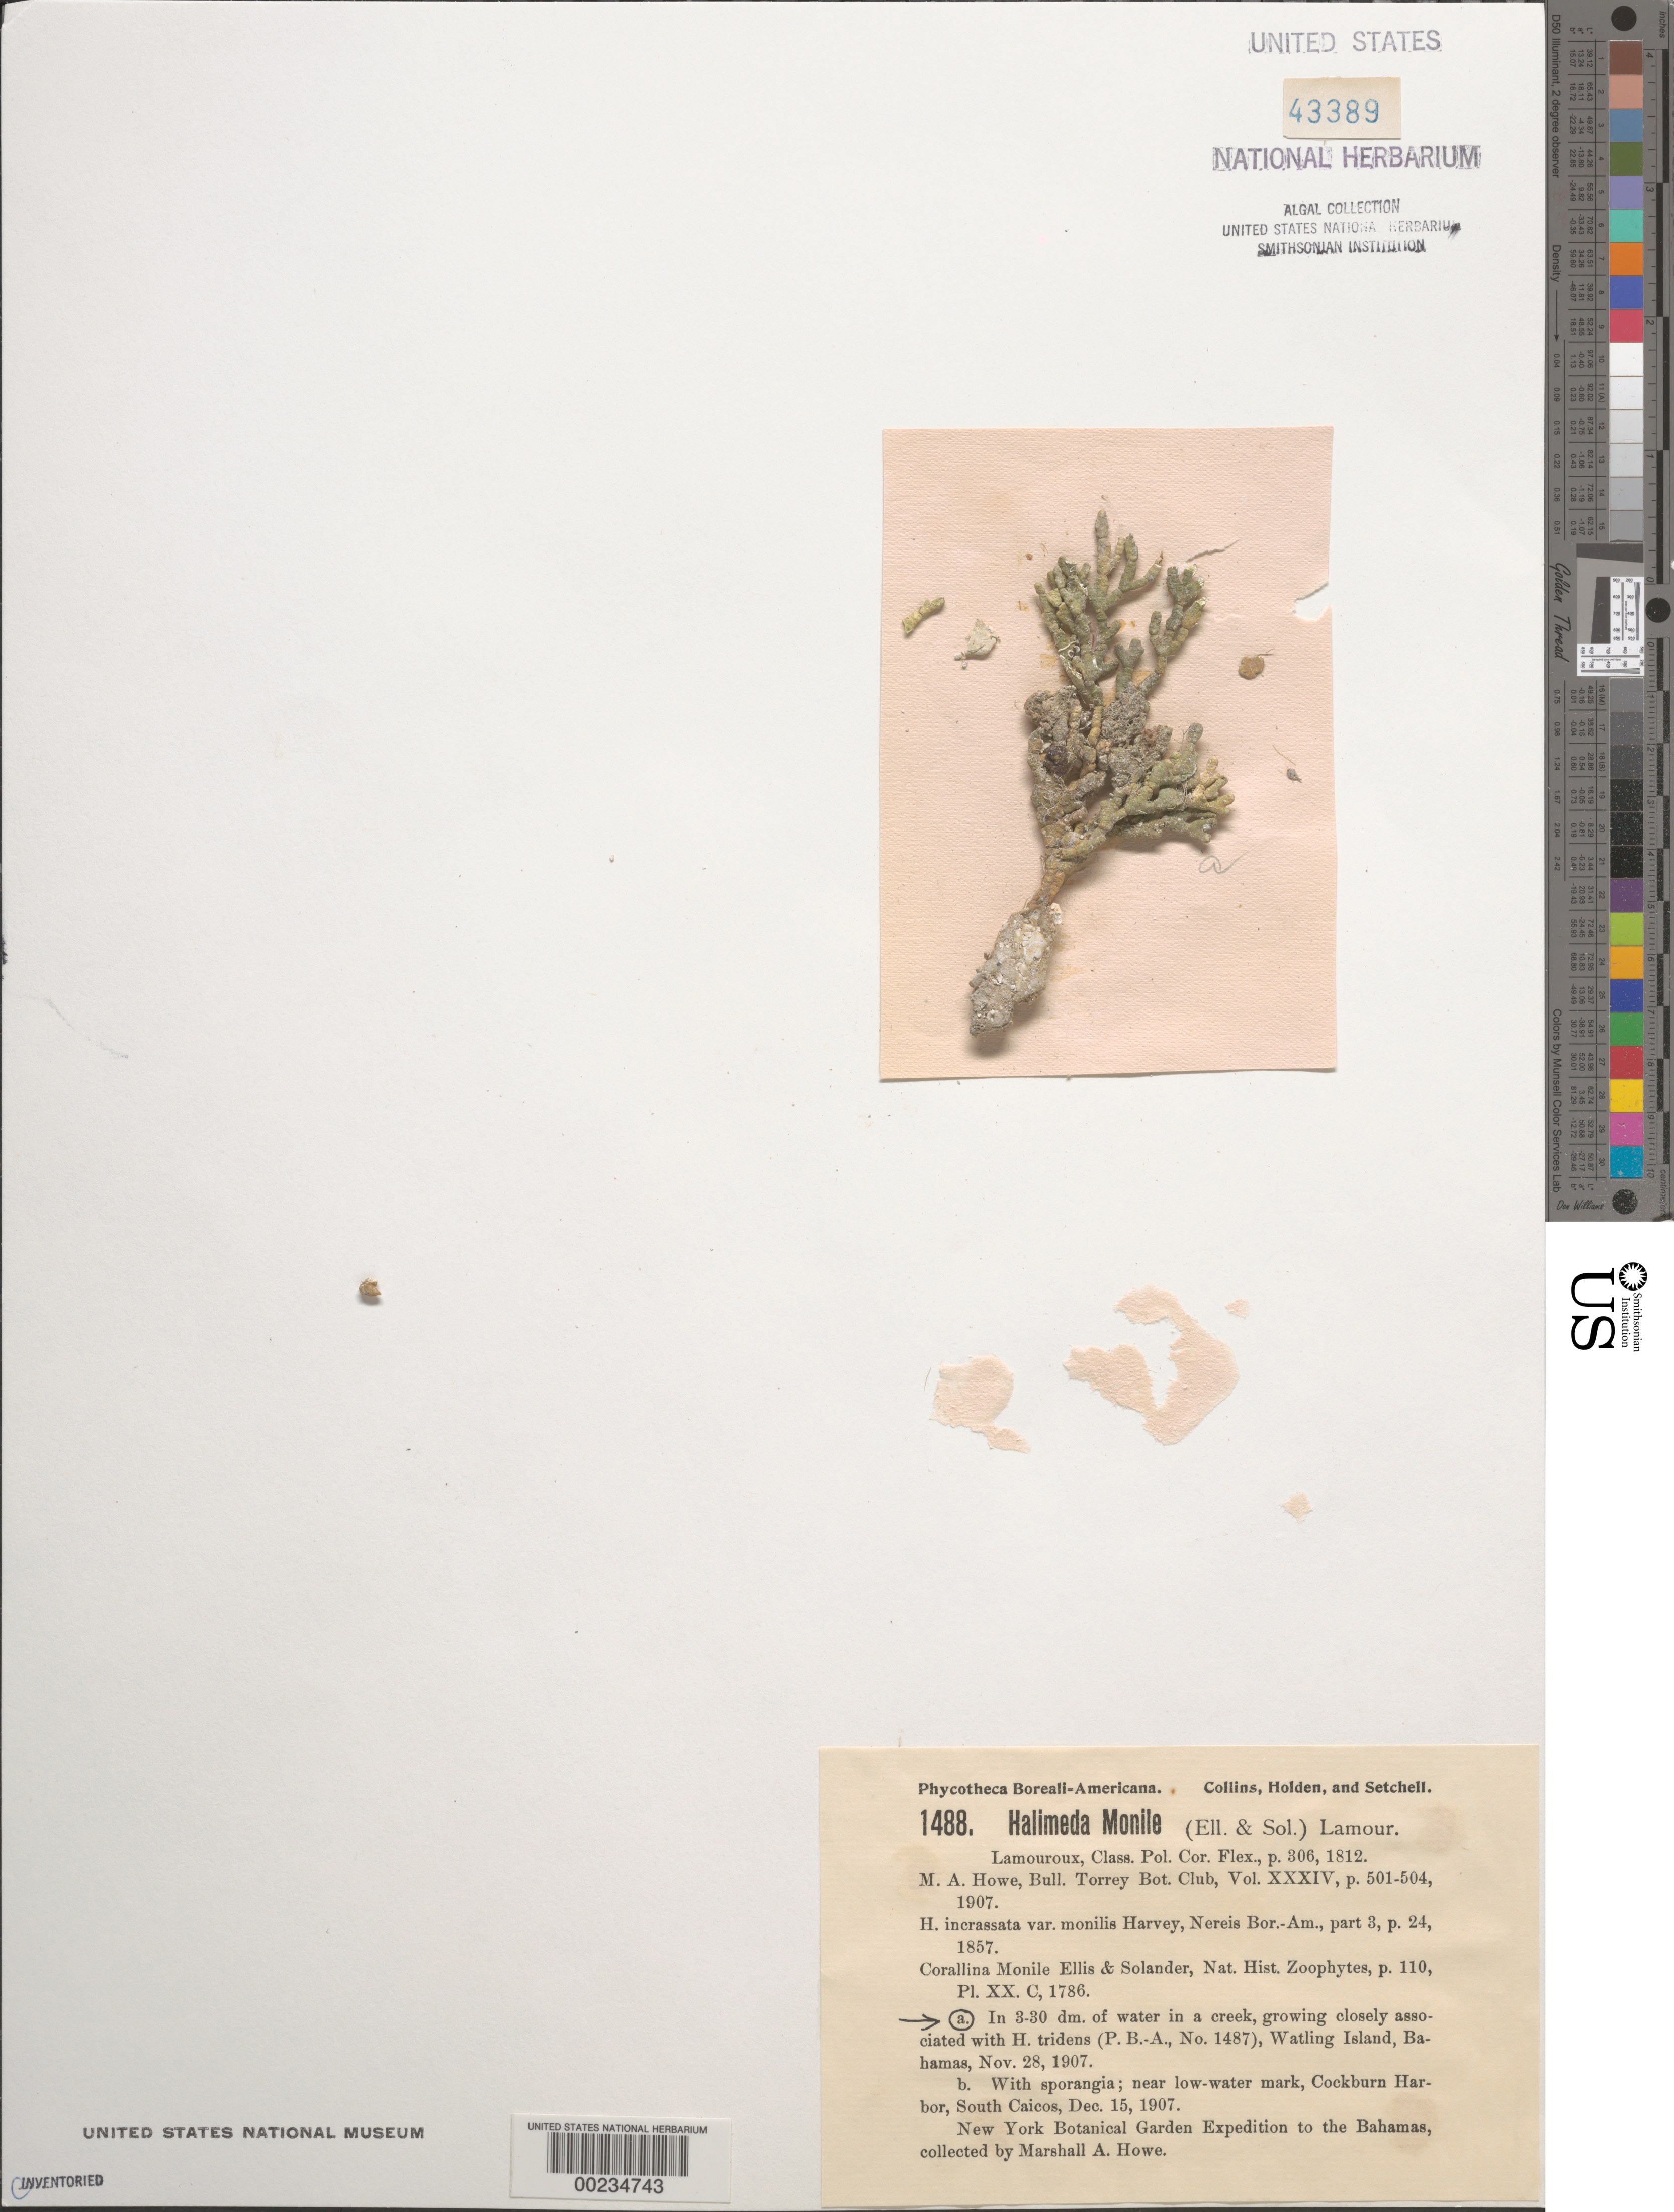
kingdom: Plantae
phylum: Chlorophyta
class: Ulvophyceae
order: Bryopsidales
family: Halimedaceae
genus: Halimeda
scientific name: Halimeda monile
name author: (J. Ellis & Sol.) J.V.Lamouroux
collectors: M. A. Howe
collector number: PB-A 1488a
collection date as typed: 28 Nov 1907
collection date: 1907-11-28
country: Bahamas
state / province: San Salvador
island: San Salvador Island (Watling Island)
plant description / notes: Collins, Holden & Setchell, Phycotheca Boreali-Americana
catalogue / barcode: US 43389